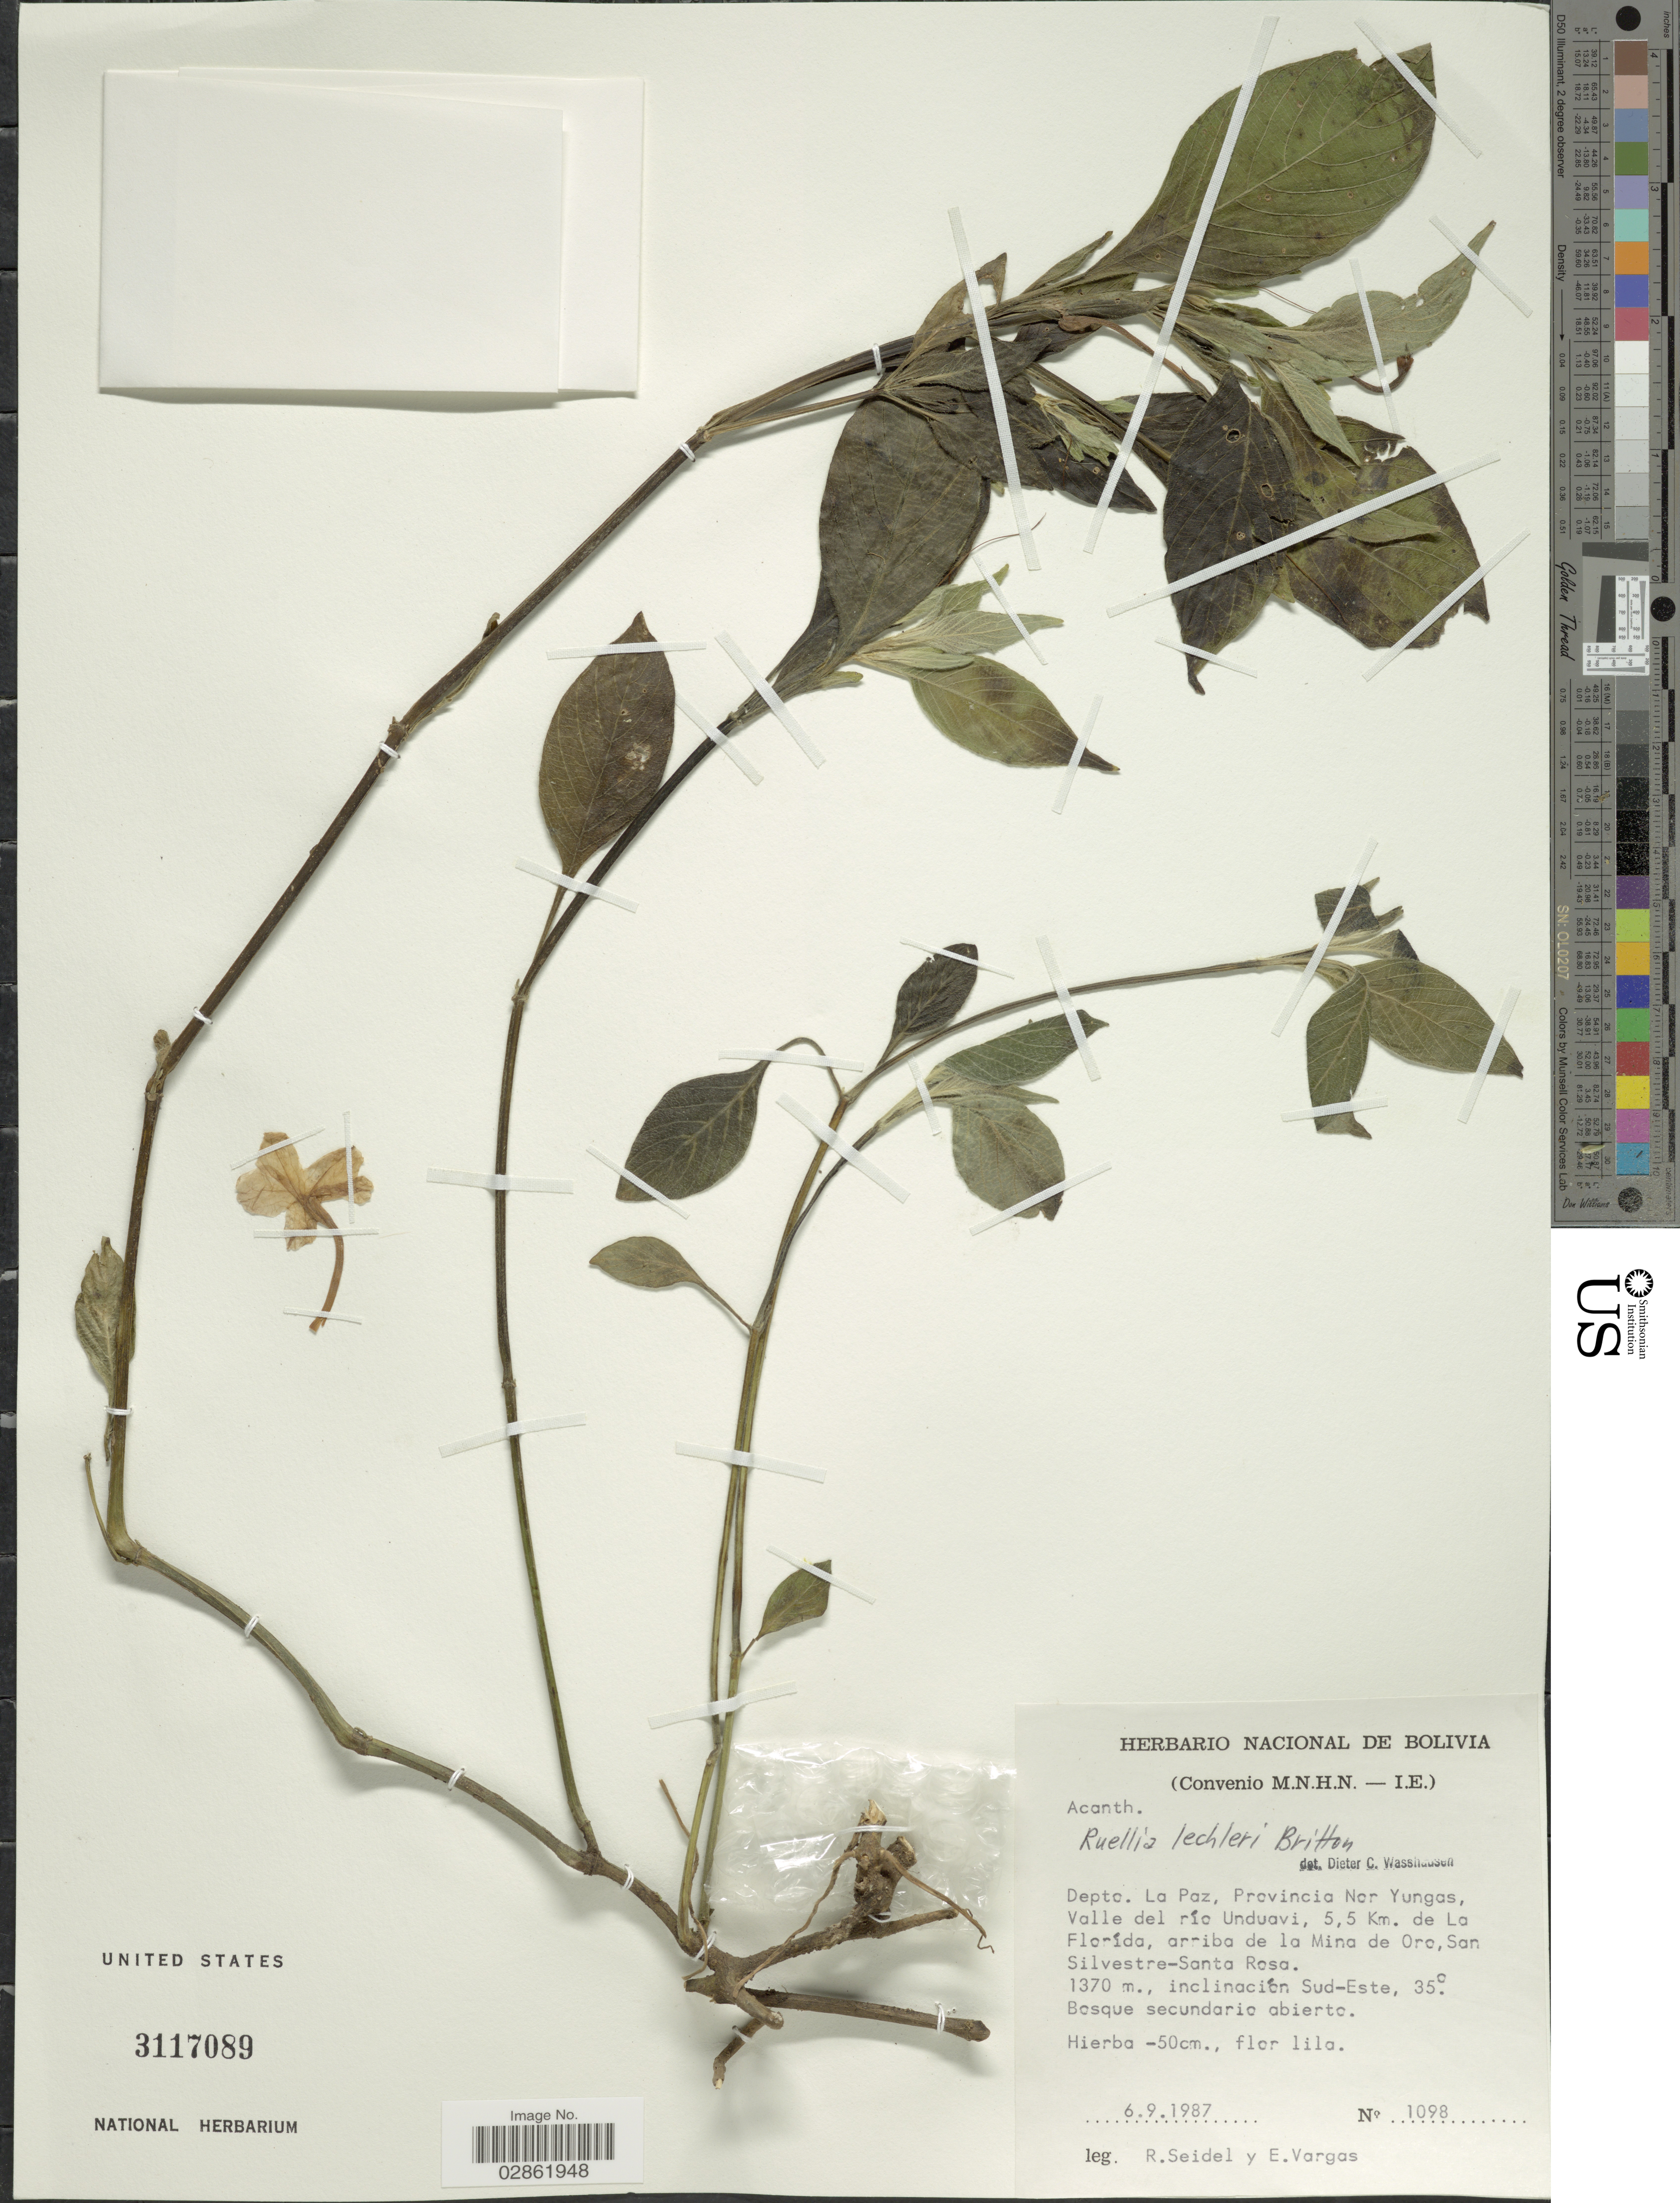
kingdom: Plantae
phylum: Tracheophyta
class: Magnoliopsida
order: Lamiales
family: Acanthaceae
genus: Ruellia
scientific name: Ruellia puri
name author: Mart. ex Nees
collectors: R. Seidel & E. Vargas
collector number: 1098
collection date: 1987-09-06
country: Bolivia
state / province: La Paz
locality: Depto. La Paz, Provincia Nor Yungas, Valle del río Unduavi, 5,5 Km. de La Florida, arriba de la Mina de Oro, San Silvestre-Santa Rosa, inclinación Sud-Este.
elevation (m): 1370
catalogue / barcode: US 3117089